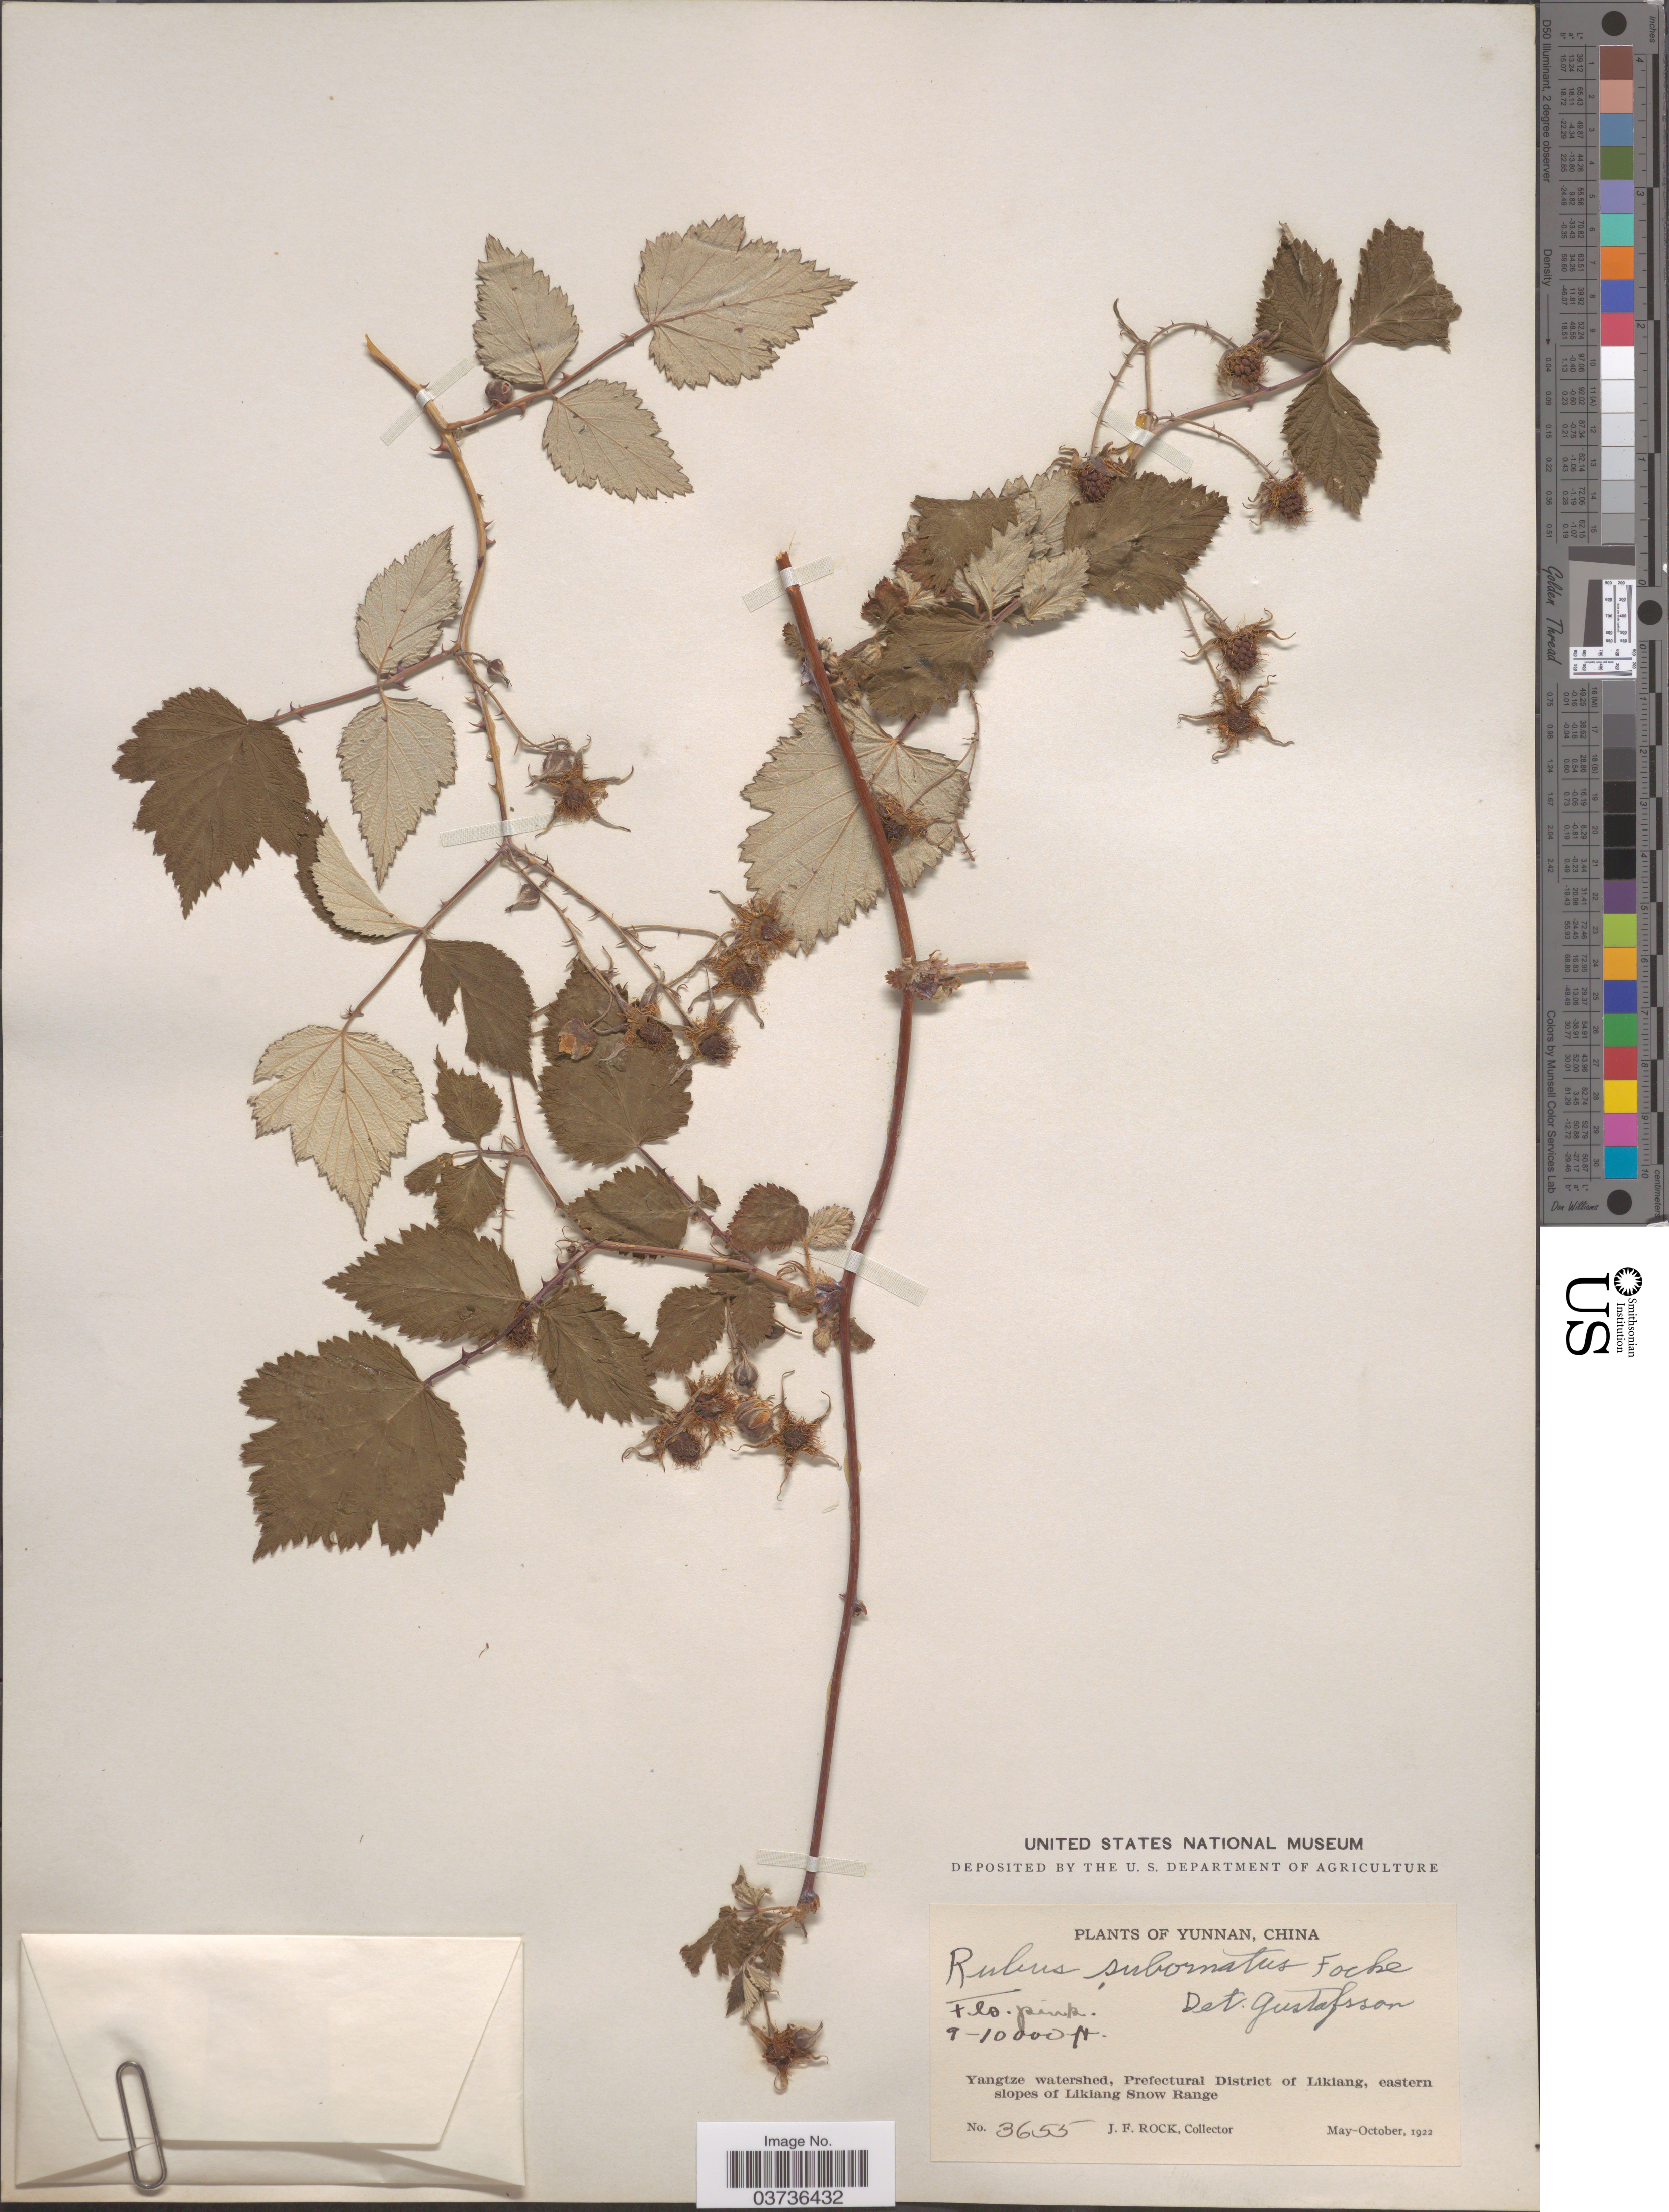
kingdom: Plantae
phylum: Tracheophyta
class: Magnoliopsida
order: Rosales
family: Rosaceae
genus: Rubus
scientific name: Rubus subornatus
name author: Focke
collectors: J. Rock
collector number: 3655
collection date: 1922-05/1922-10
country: China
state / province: Yunnan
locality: Yangtze watershed, Prefectural District of Likiang, eastern slopes of Likiang Snow Range.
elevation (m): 2743